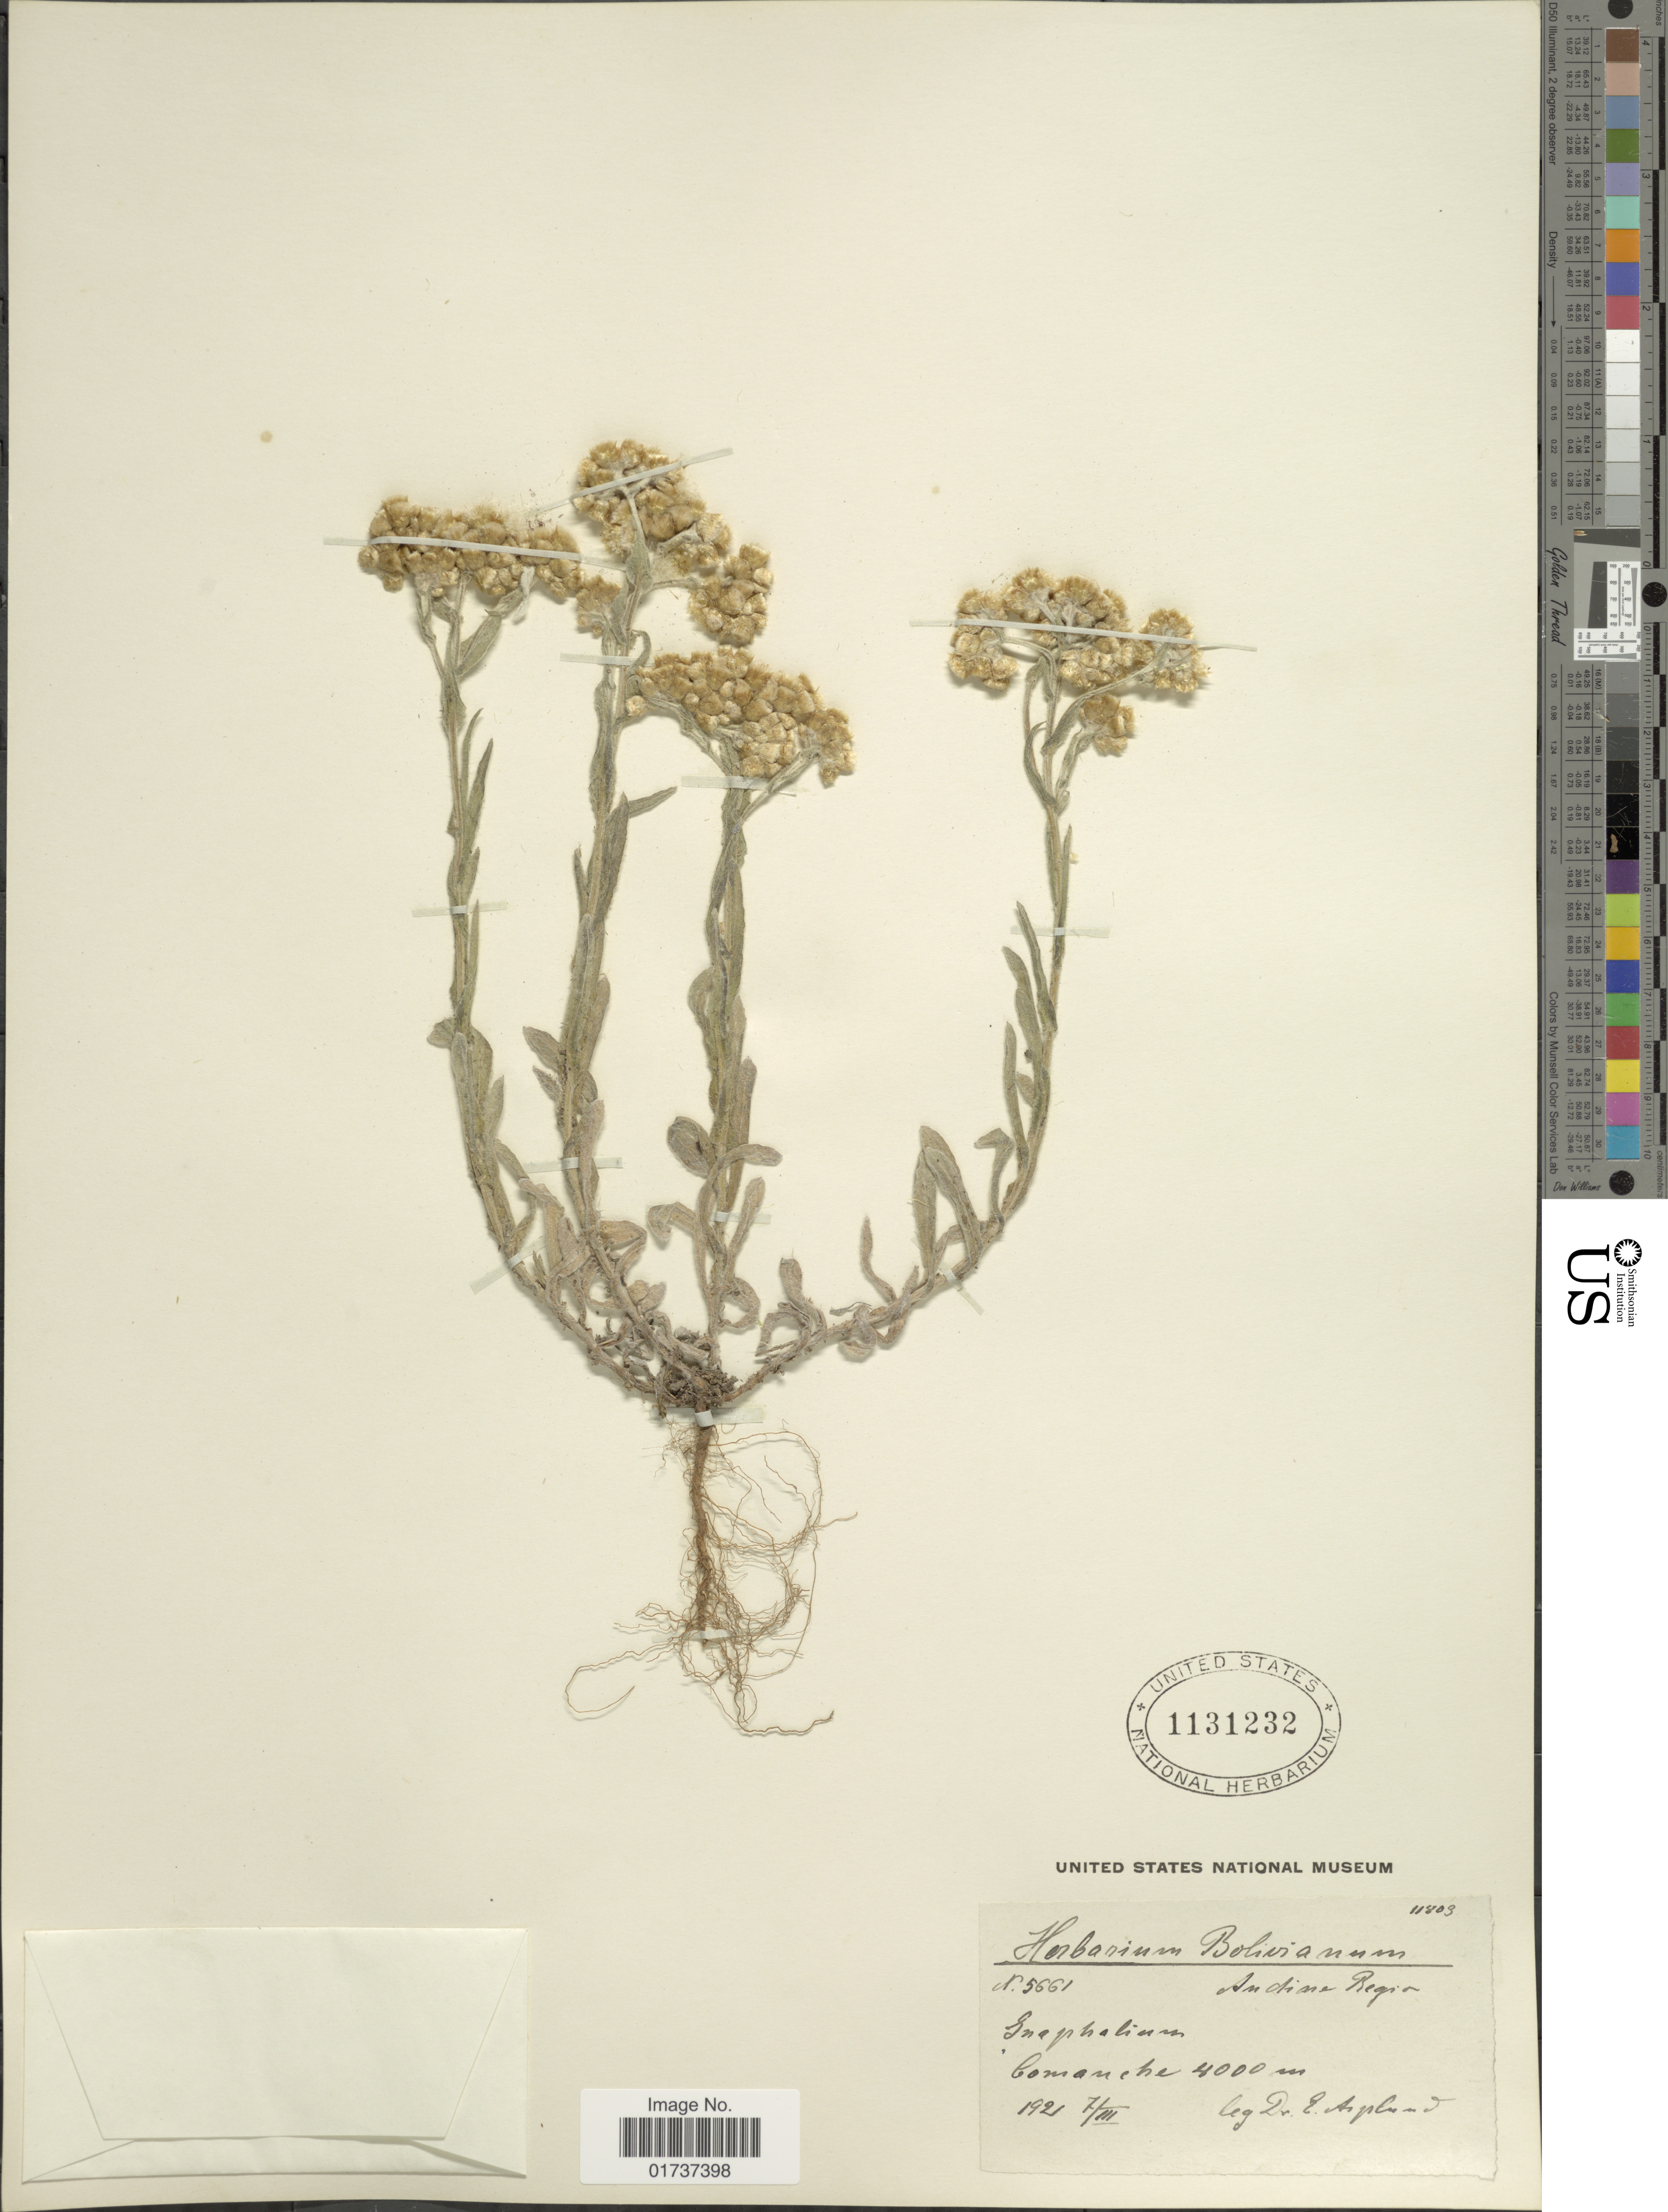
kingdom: Plantae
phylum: Tracheophyta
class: Magnoliopsida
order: Asterales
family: Asteraceae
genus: Gnaphalium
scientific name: Gnaphalium sp.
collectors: E. Asplund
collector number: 5661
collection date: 1921-03-07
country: Bolivia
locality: Andine Region, Gomanche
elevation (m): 4000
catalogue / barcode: US 1131232